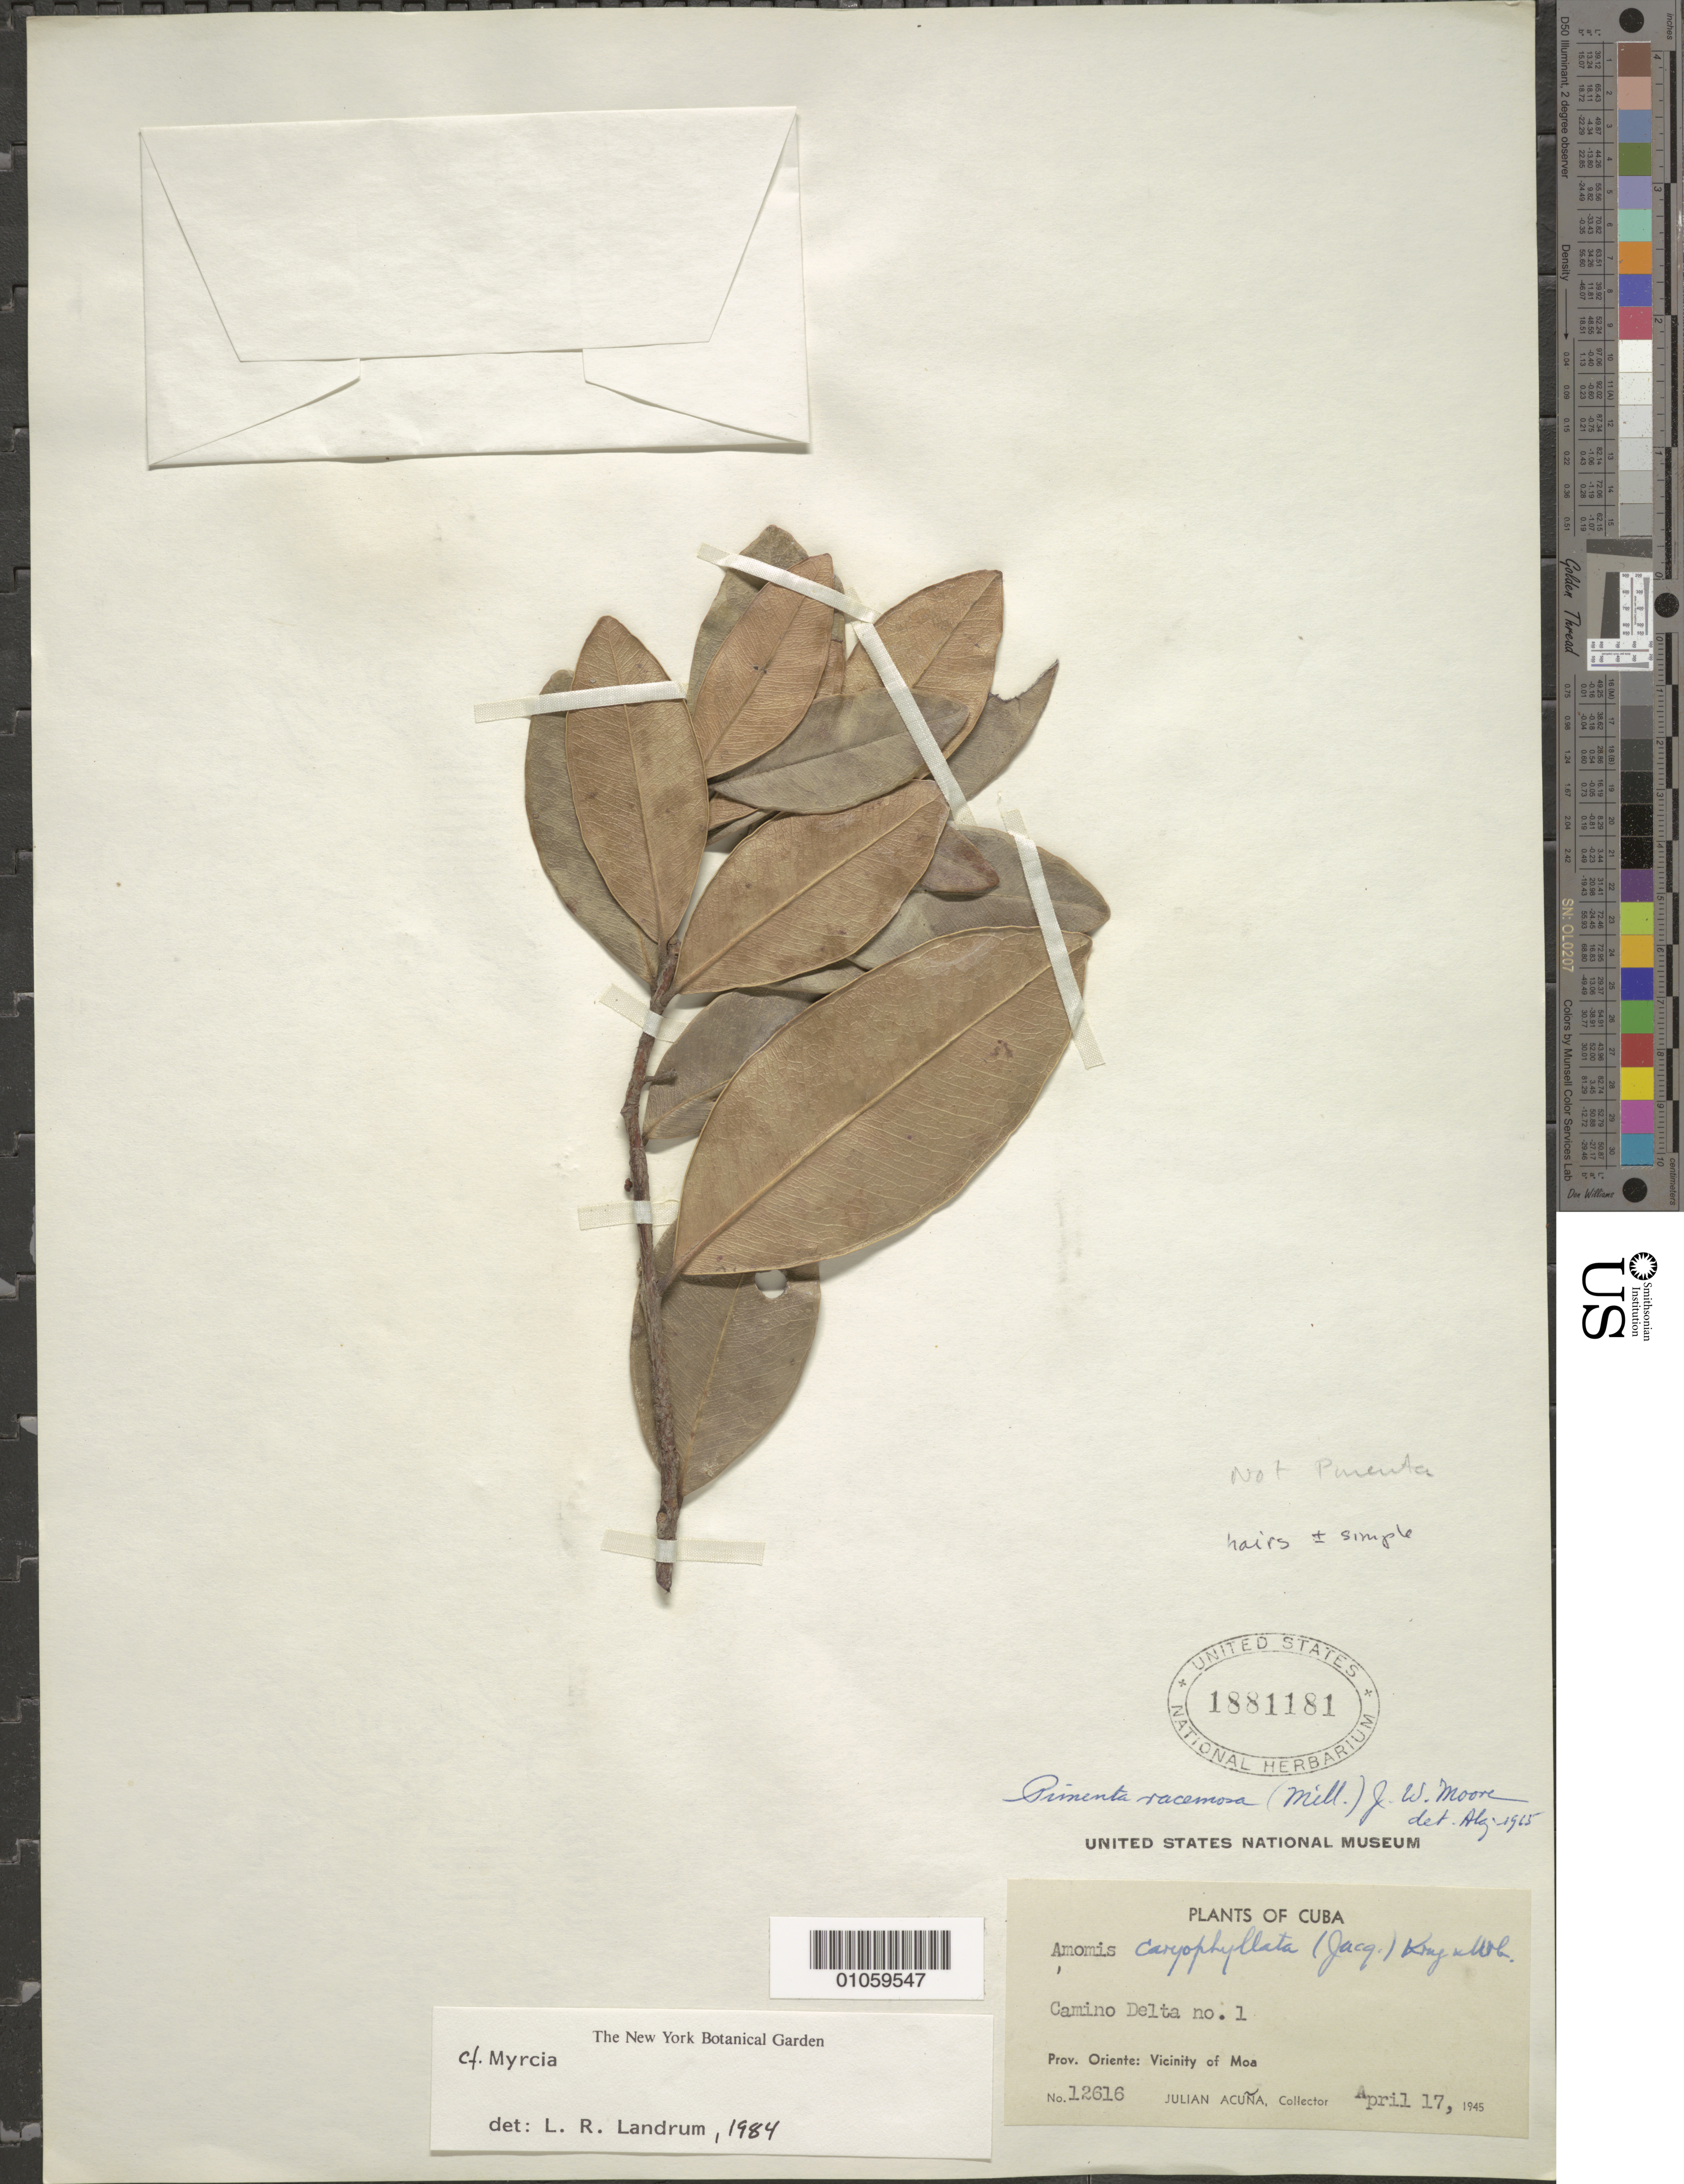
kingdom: Plantae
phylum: Tracheophyta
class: Magnoliopsida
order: Myrtales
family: Myrtaceae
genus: Myrcia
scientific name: Myrcia sp.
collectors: J. Acuña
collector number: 12616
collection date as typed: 17 Apr 1945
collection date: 1945-04-17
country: Cuba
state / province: Holguin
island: Cuba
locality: Camino Delta no 1; vicinity of Moa [Oriente]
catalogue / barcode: US 1881181